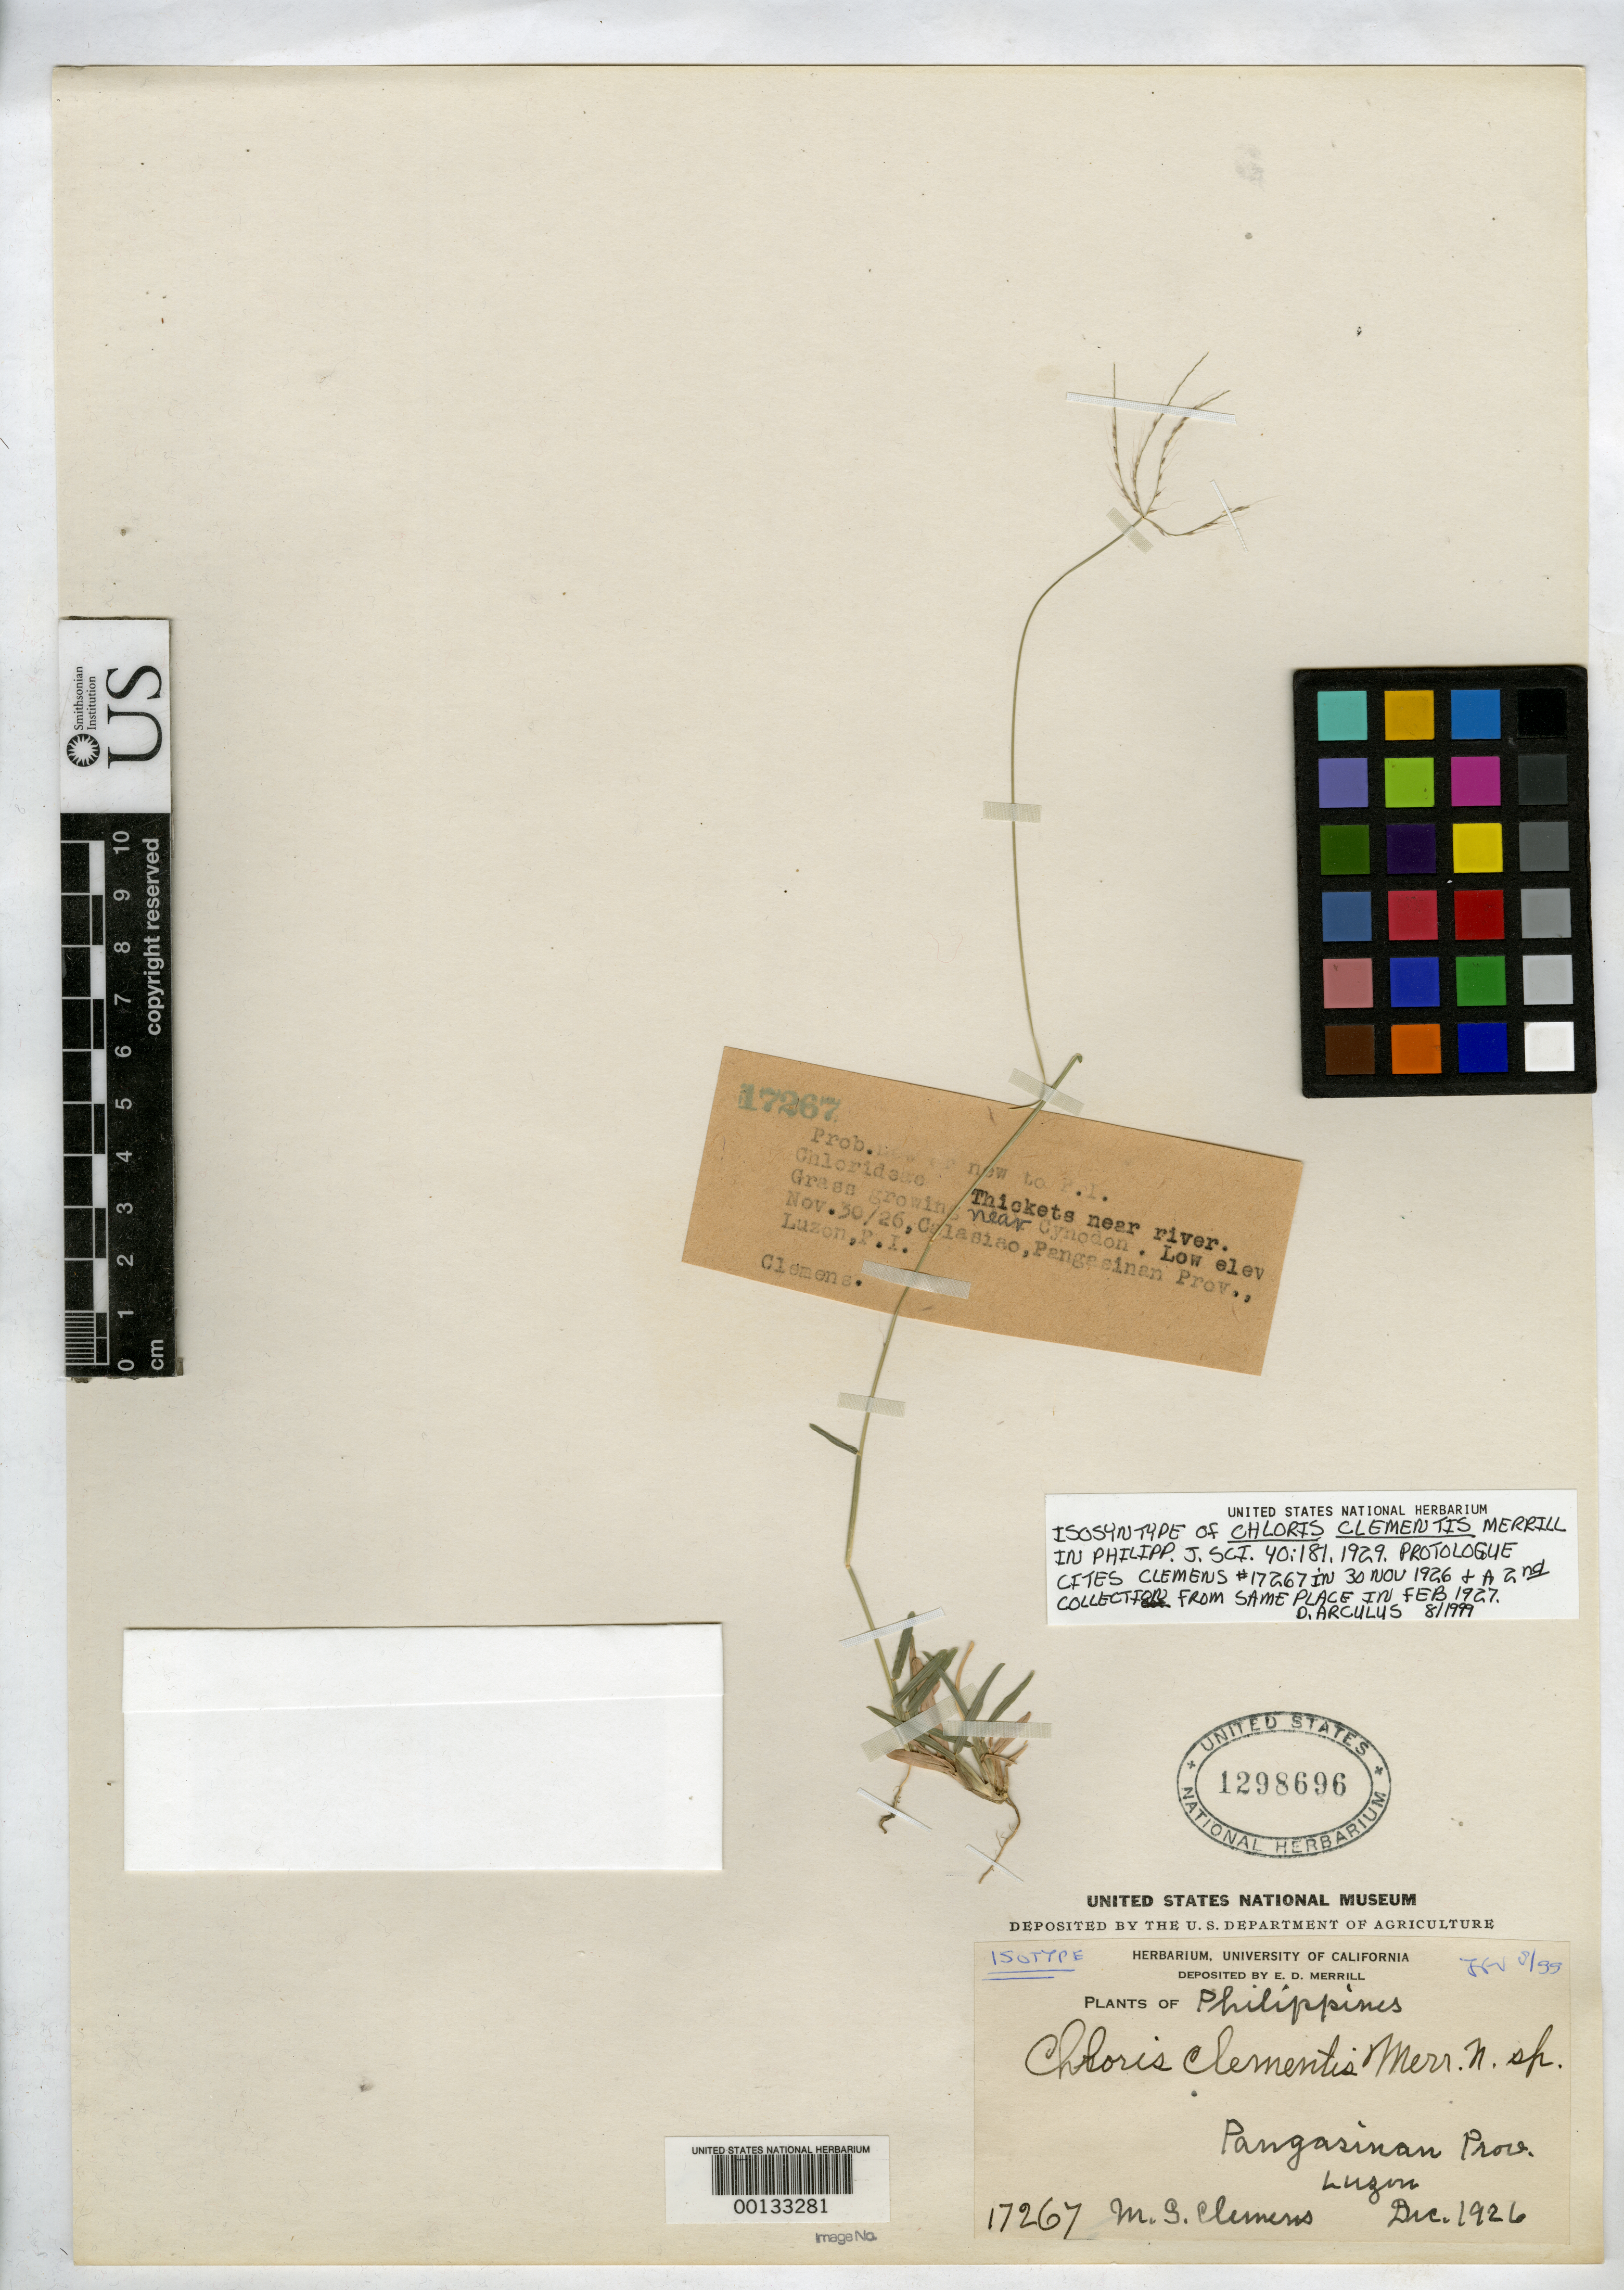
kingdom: Plantae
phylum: Tracheophyta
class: Liliopsida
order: Poales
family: Poaceae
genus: Chloris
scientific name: Chloris clementis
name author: Merr.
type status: Isosyntype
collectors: M. S. Clemens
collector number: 17267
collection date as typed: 30 Nov 1926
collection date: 1926-11-30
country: Philippines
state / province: Ilocos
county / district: Pangasinan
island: Luzon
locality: Calasiao, near Cynodon.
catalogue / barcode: US 1298696